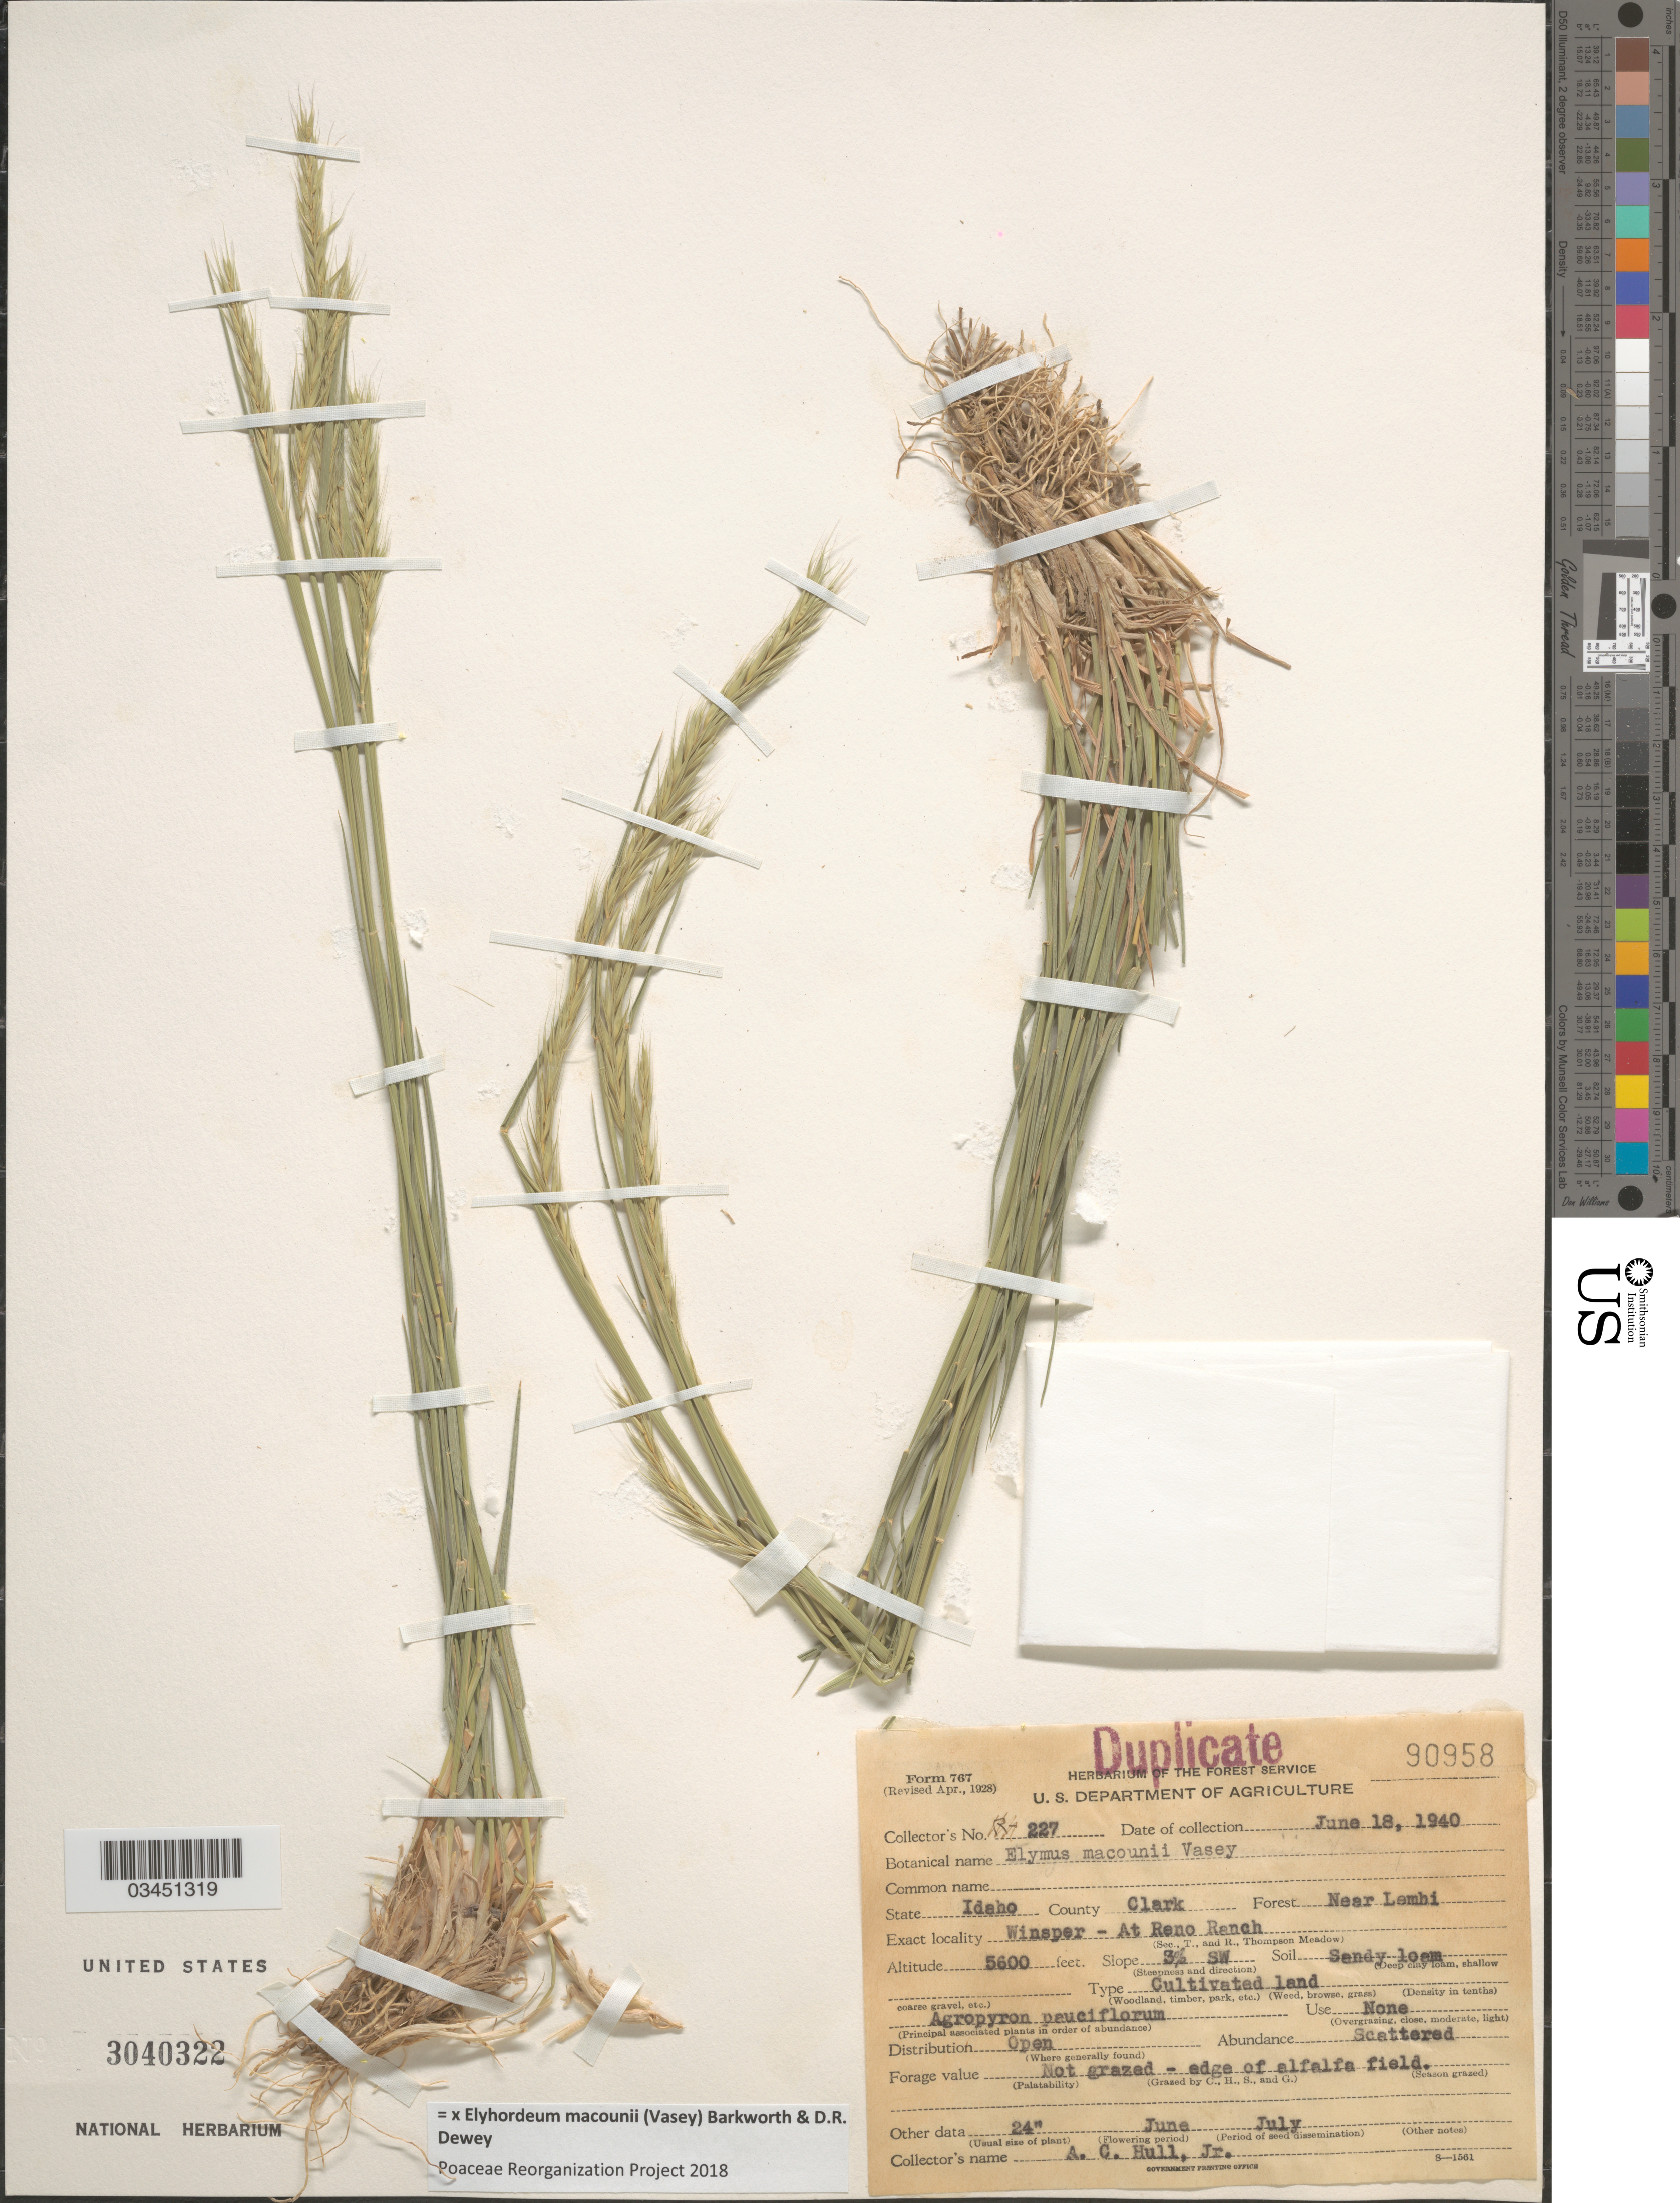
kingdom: Plantae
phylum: Tracheophyta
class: Liliopsida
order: Poales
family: Poaceae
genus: Elyhordeum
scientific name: x Elyhordeum macounii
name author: (Vasey) Barkworth & Dewey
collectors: A. Hull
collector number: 227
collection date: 1940-06-18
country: United States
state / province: Idaho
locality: County Clark. Forest Near Lemhi. Winsper - At Reno Ranch. Slope 3% SW.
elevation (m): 1707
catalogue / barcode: US 3040322